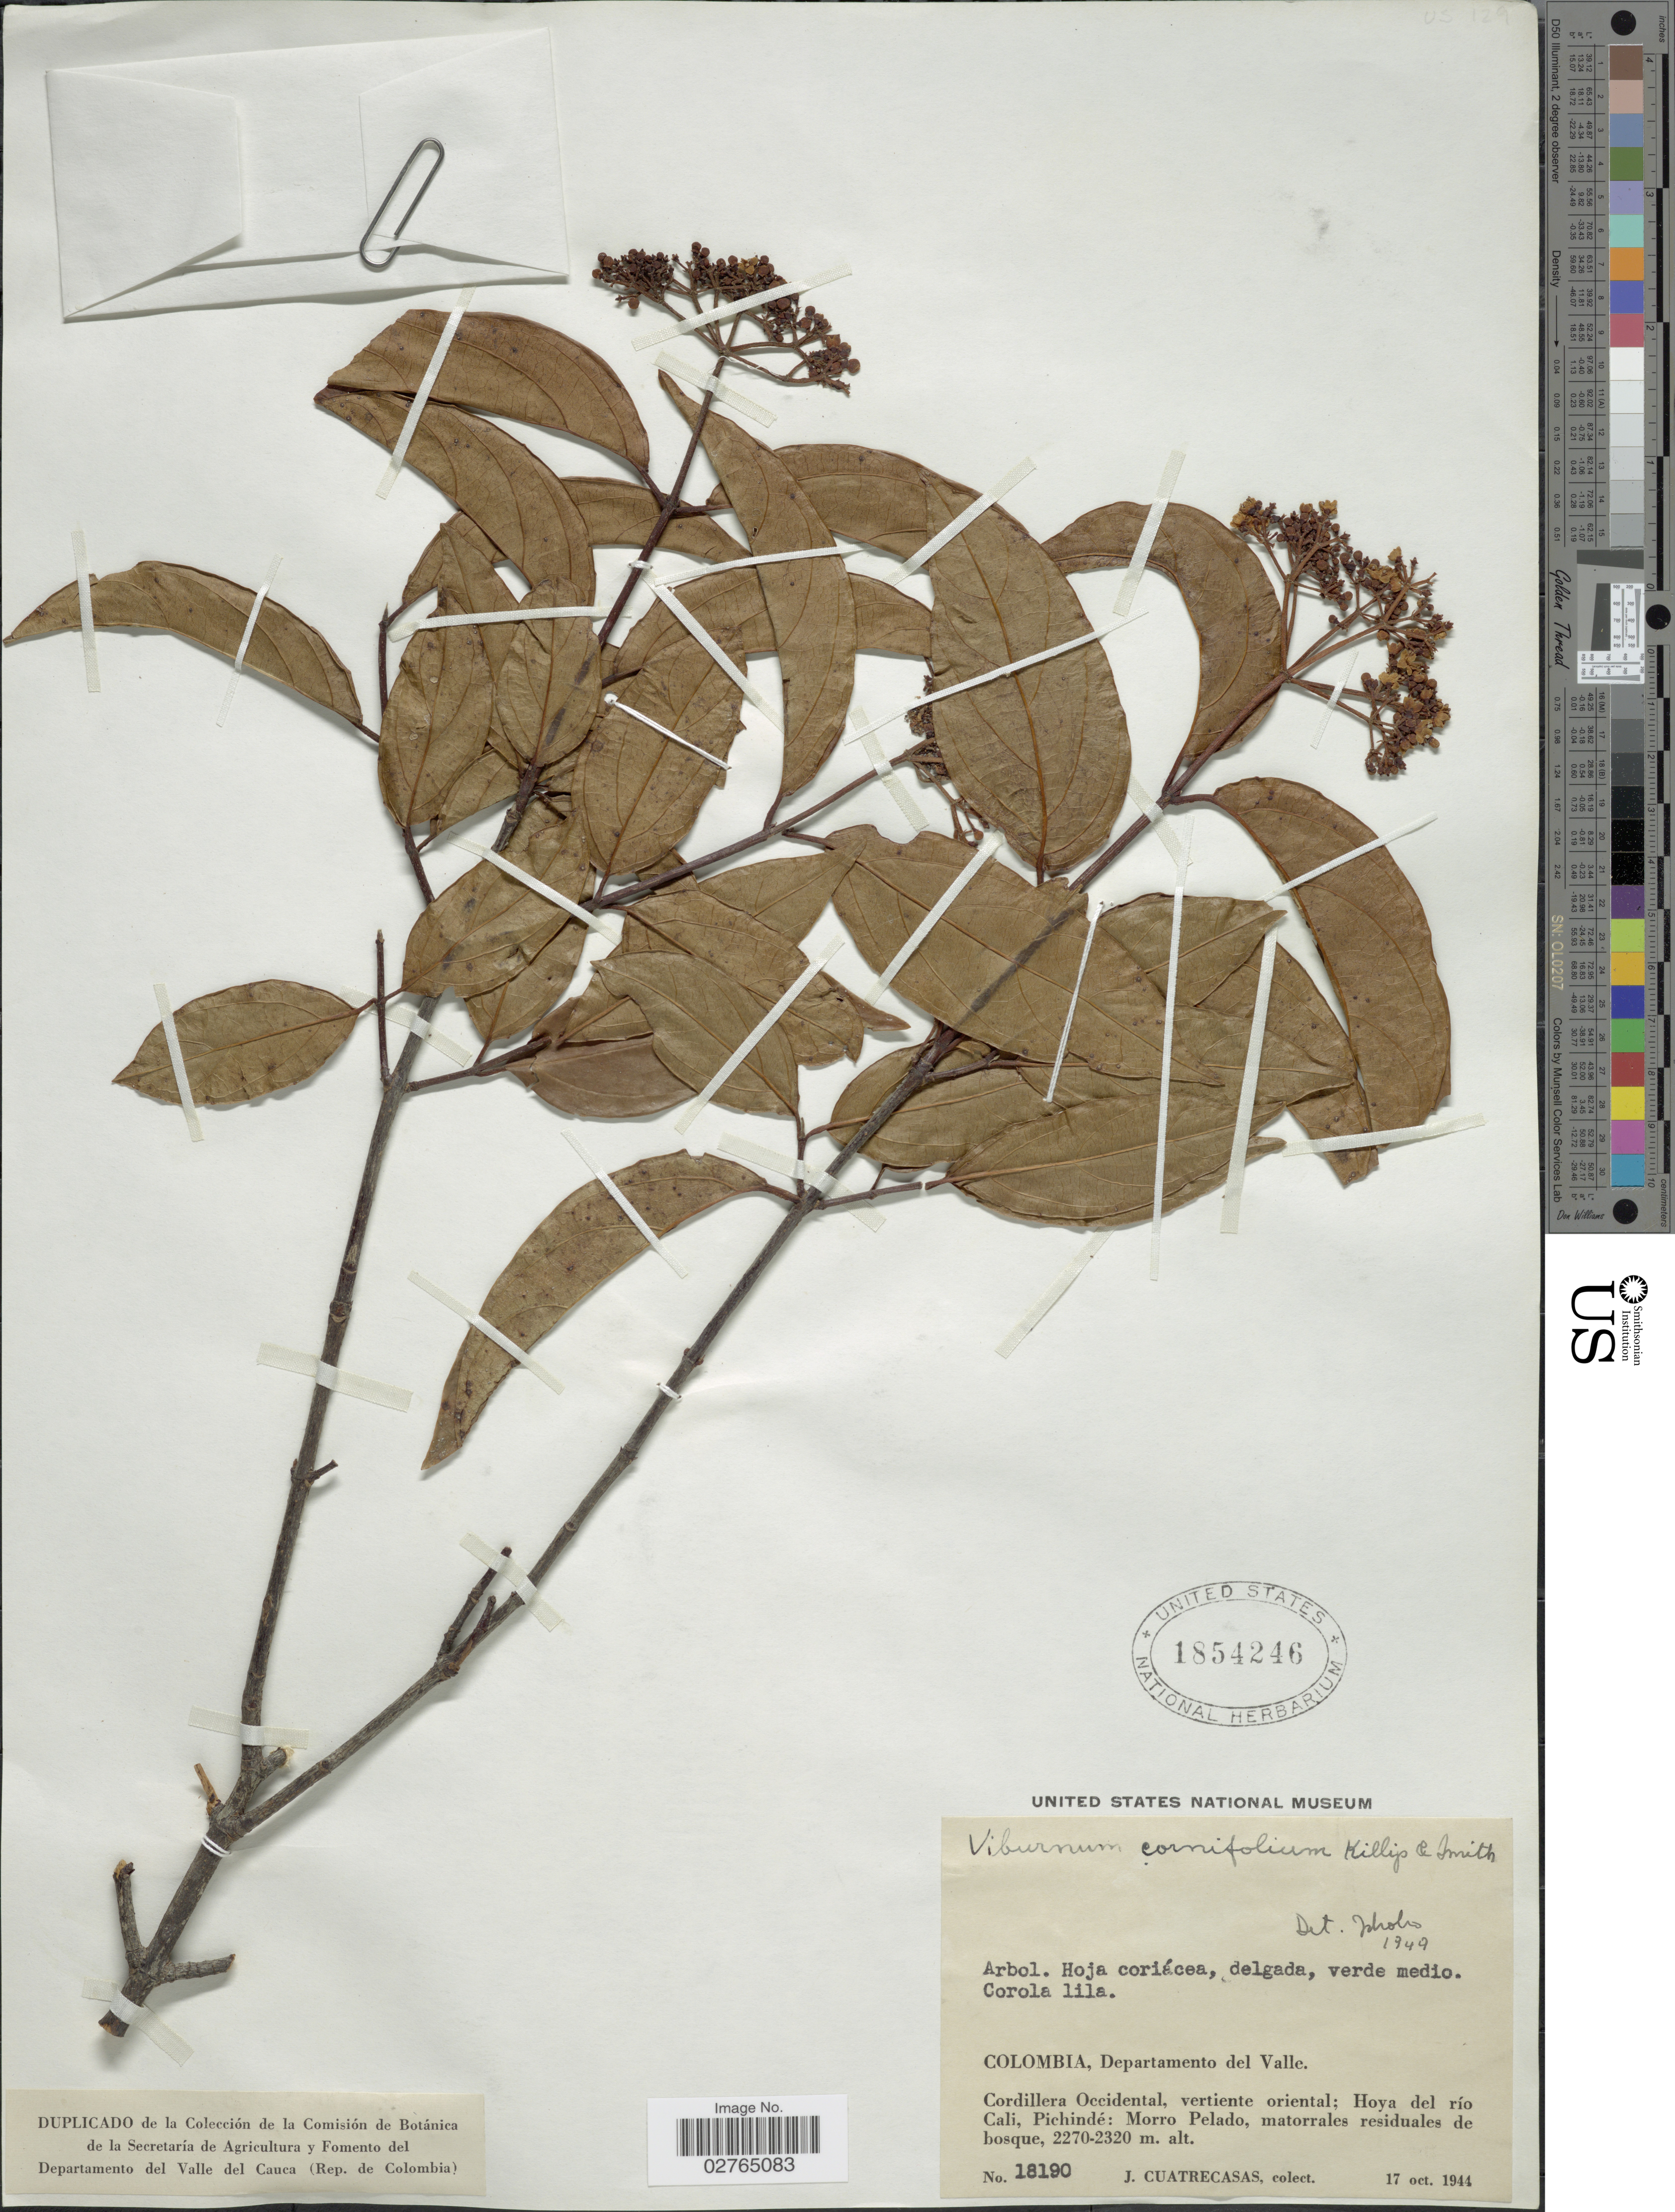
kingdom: Plantae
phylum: Tracheophyta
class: Magnoliopsida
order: Dipsacales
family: Viburnaceae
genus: Viburnum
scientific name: Viburnum cornifolium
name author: Killip & A.C. Sm.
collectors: J. Cuatrecasas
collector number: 18190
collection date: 1944-10-17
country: Colombia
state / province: Valle del Cauca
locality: Departamento del Valle. Cordillera Occidental, vertiente oriental; Hoya del río Cali, Pichindé: Morro Pelado.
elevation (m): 2270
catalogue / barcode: US 1854246